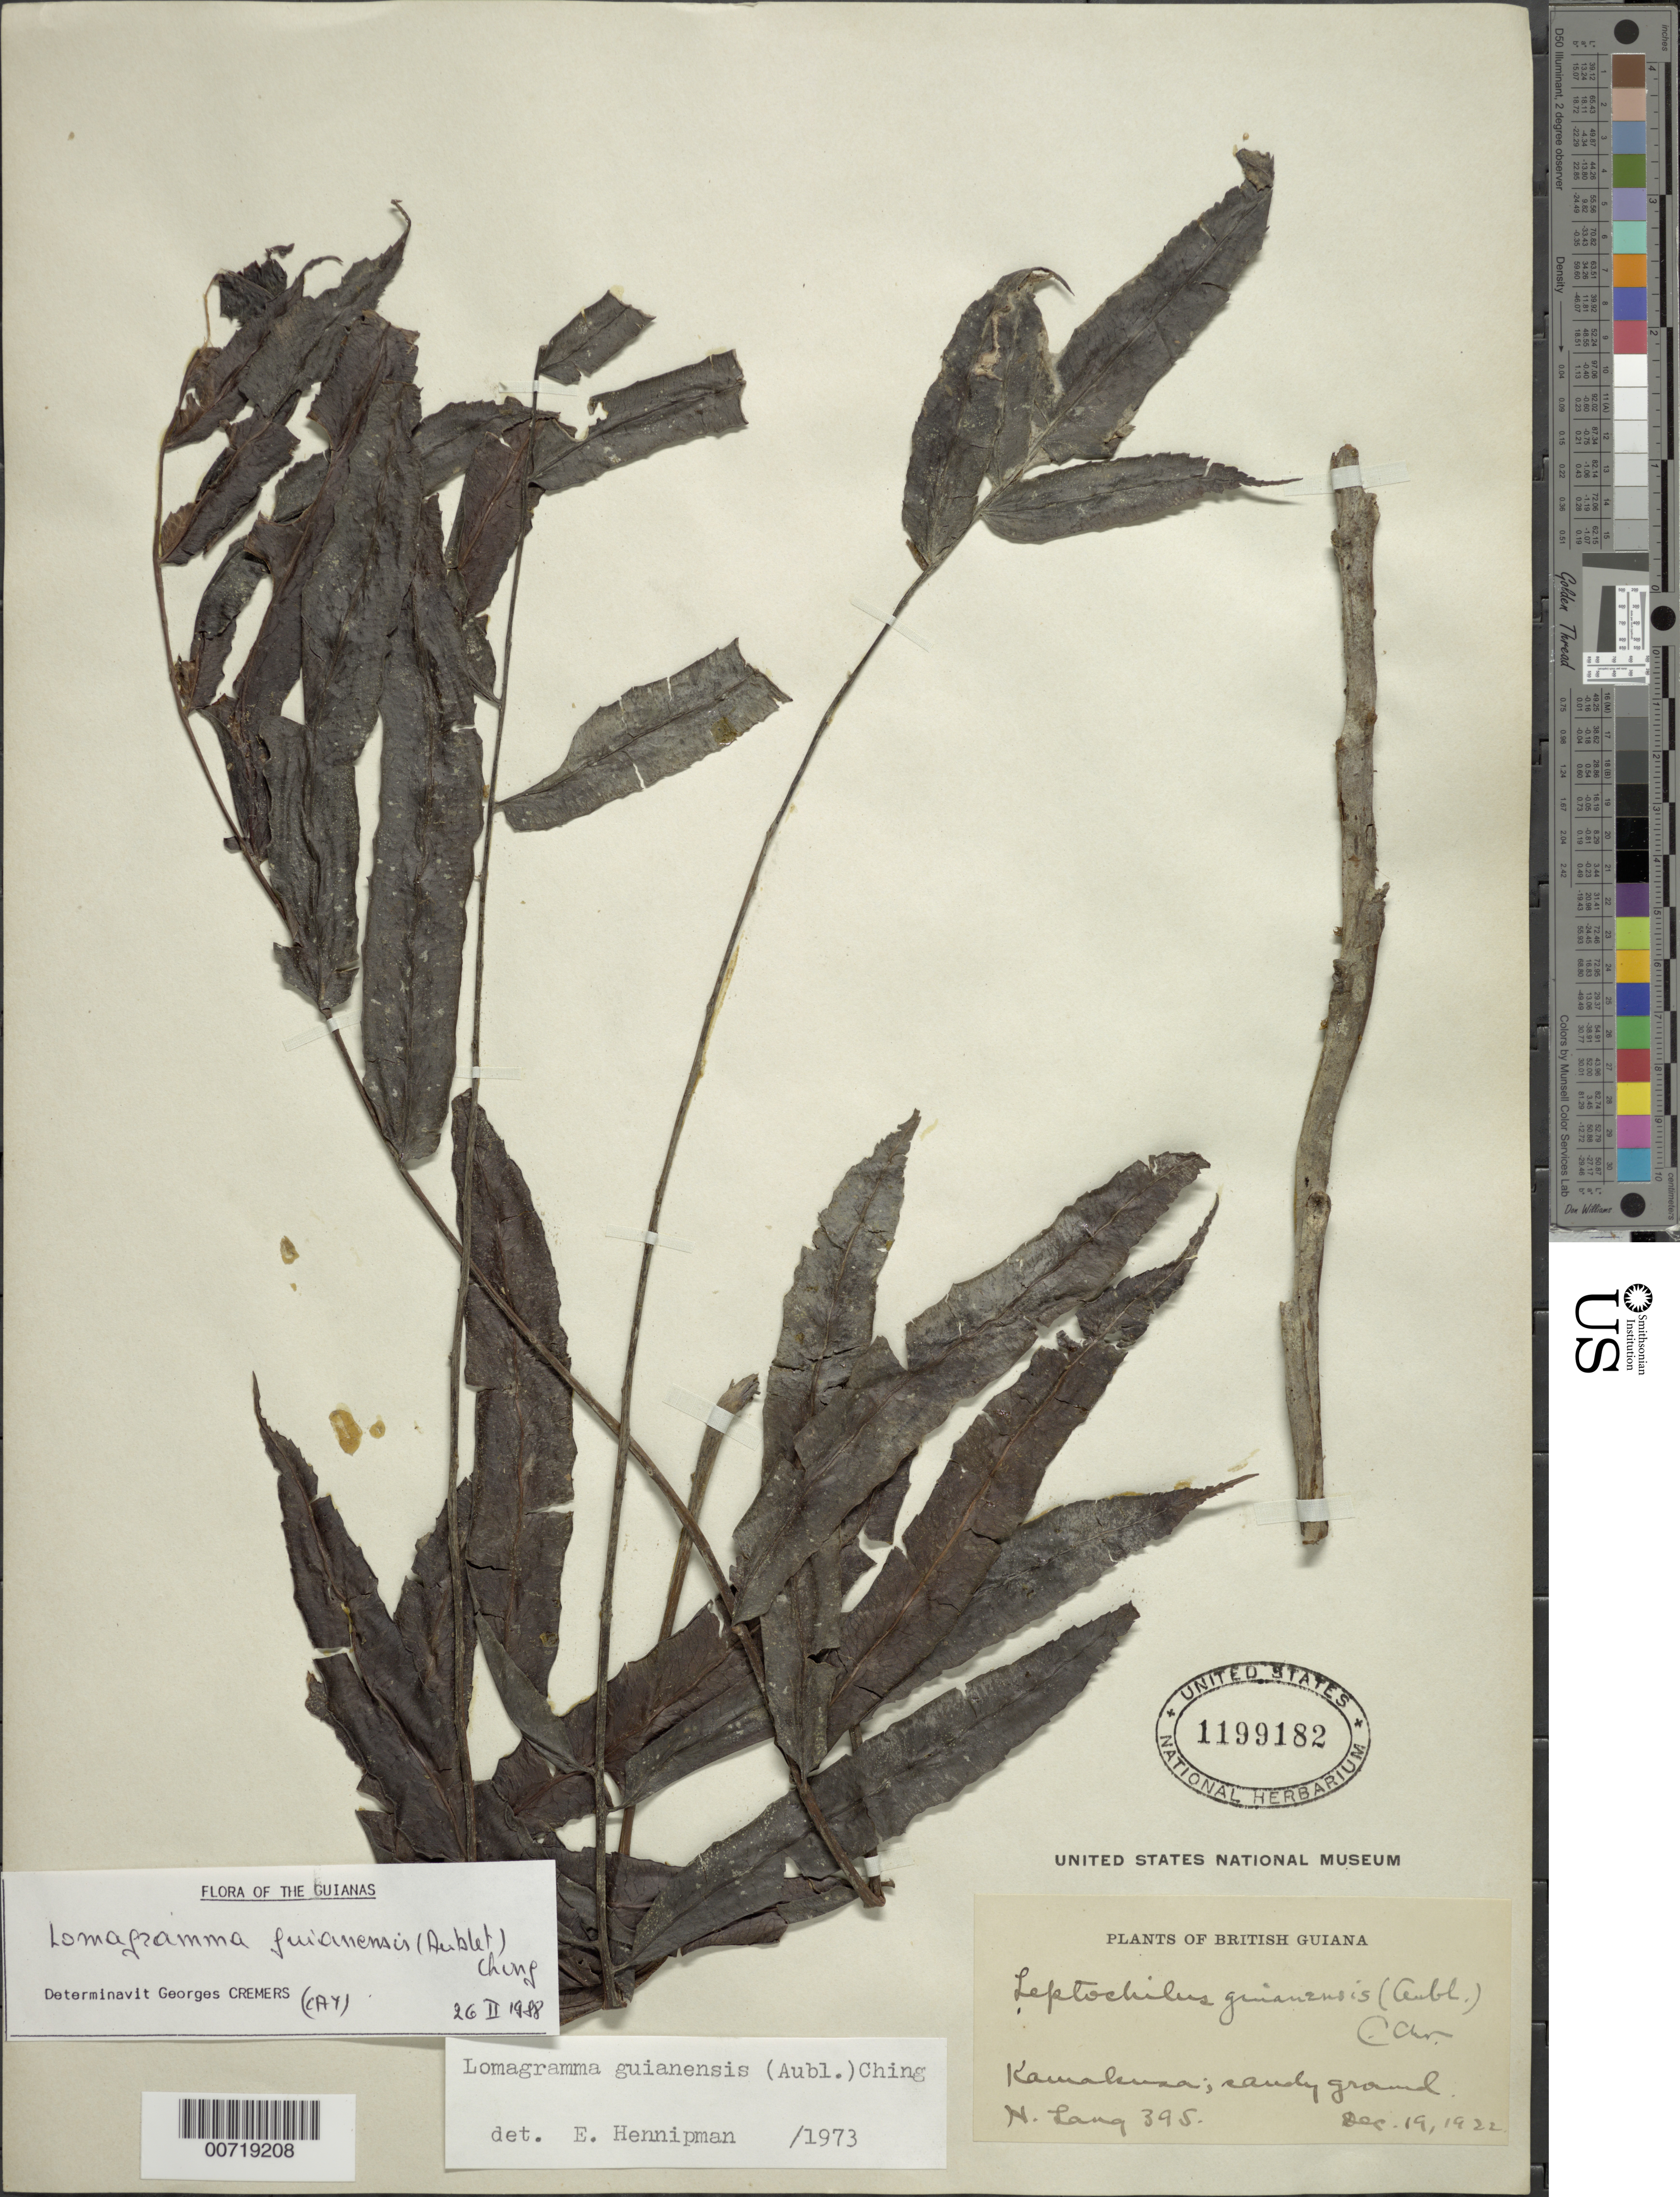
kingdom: Plantae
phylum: Tracheophyta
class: Polypodiopsida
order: Polypodiales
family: Dryopteridaceae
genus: Mickelia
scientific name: Mickelia guianensis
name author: (Aubl.) R.C. Moran et al.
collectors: H. Lang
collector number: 395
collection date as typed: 19-Dec-22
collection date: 1922-12-19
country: Guyana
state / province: Cuyuni-Mazaruni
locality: Kamakusa, Upper Mazaruni R.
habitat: Sandy ground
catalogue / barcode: US 1199182